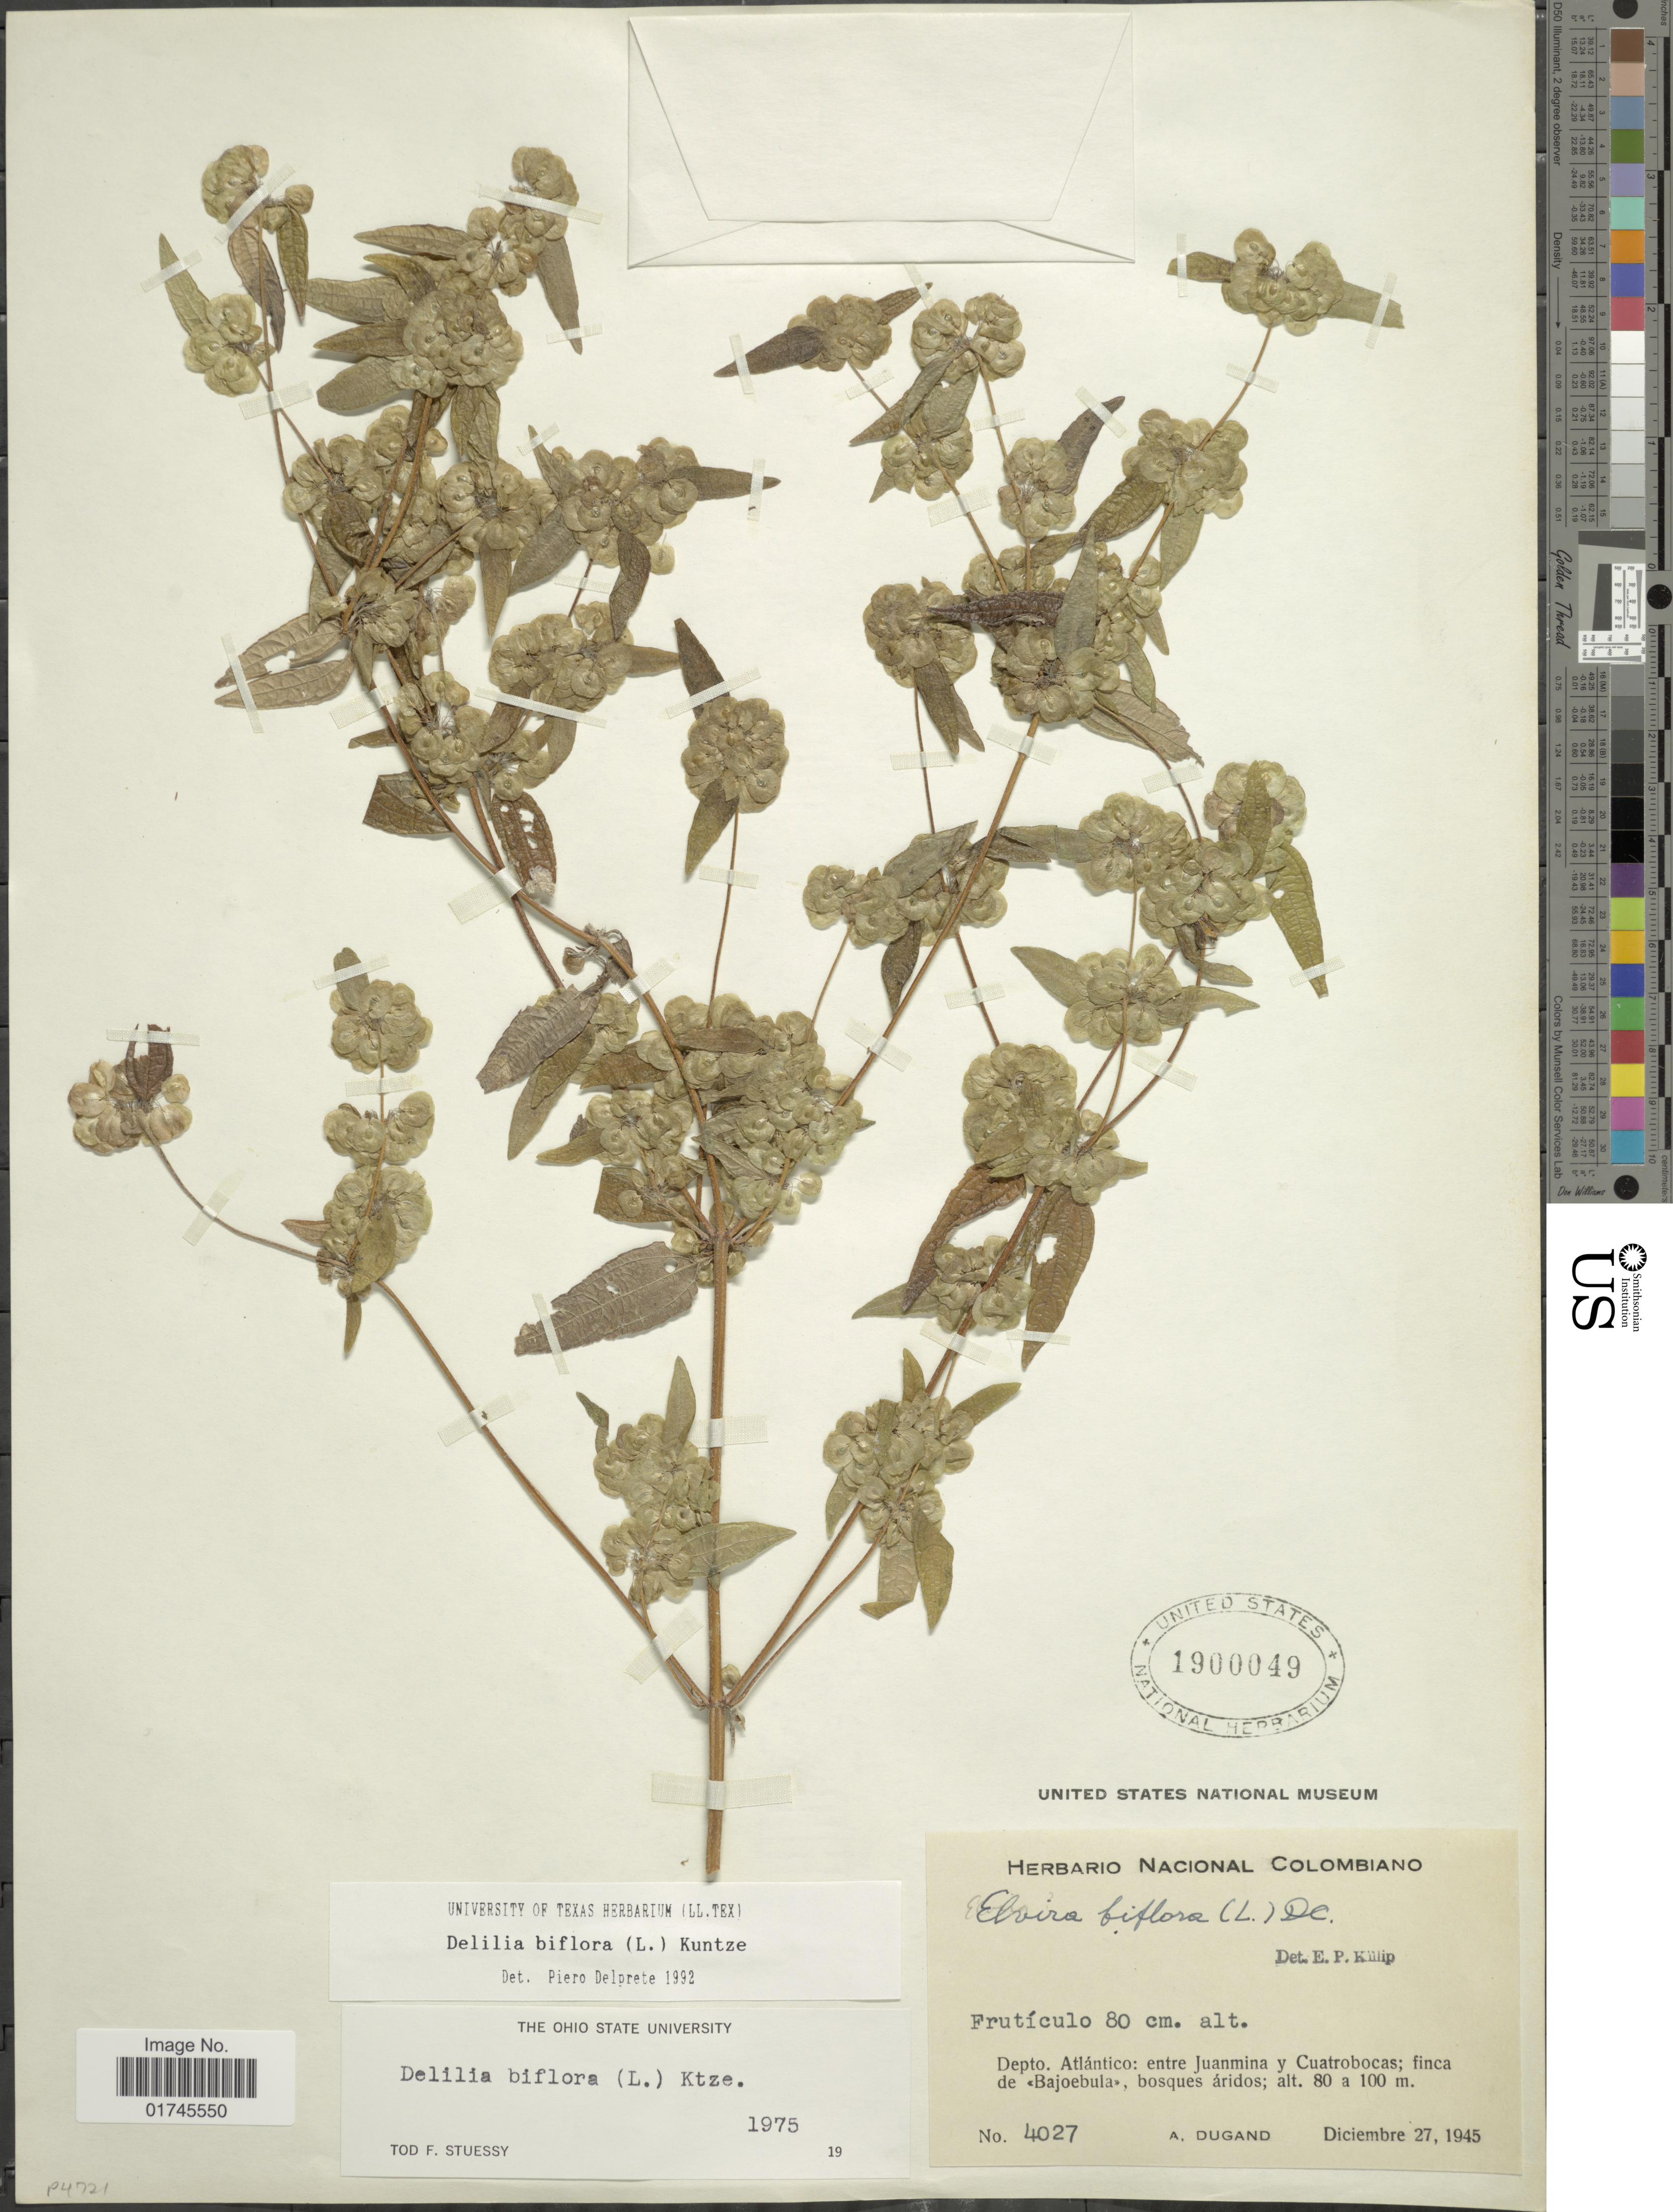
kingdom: Plantae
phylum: Tracheophyta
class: Magnoliopsida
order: Asterales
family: Asteraceae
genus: Delilia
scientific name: Delilia biflora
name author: (L.) Kuntze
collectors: A. Dugand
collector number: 4027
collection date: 1945-12-27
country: Colombia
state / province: Atlántico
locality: Depto Atlántico: entre Juanmina y Cuatrobocas; finca de <<Bajoebula>>, bsoques áridos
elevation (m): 80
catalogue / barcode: US 1900049